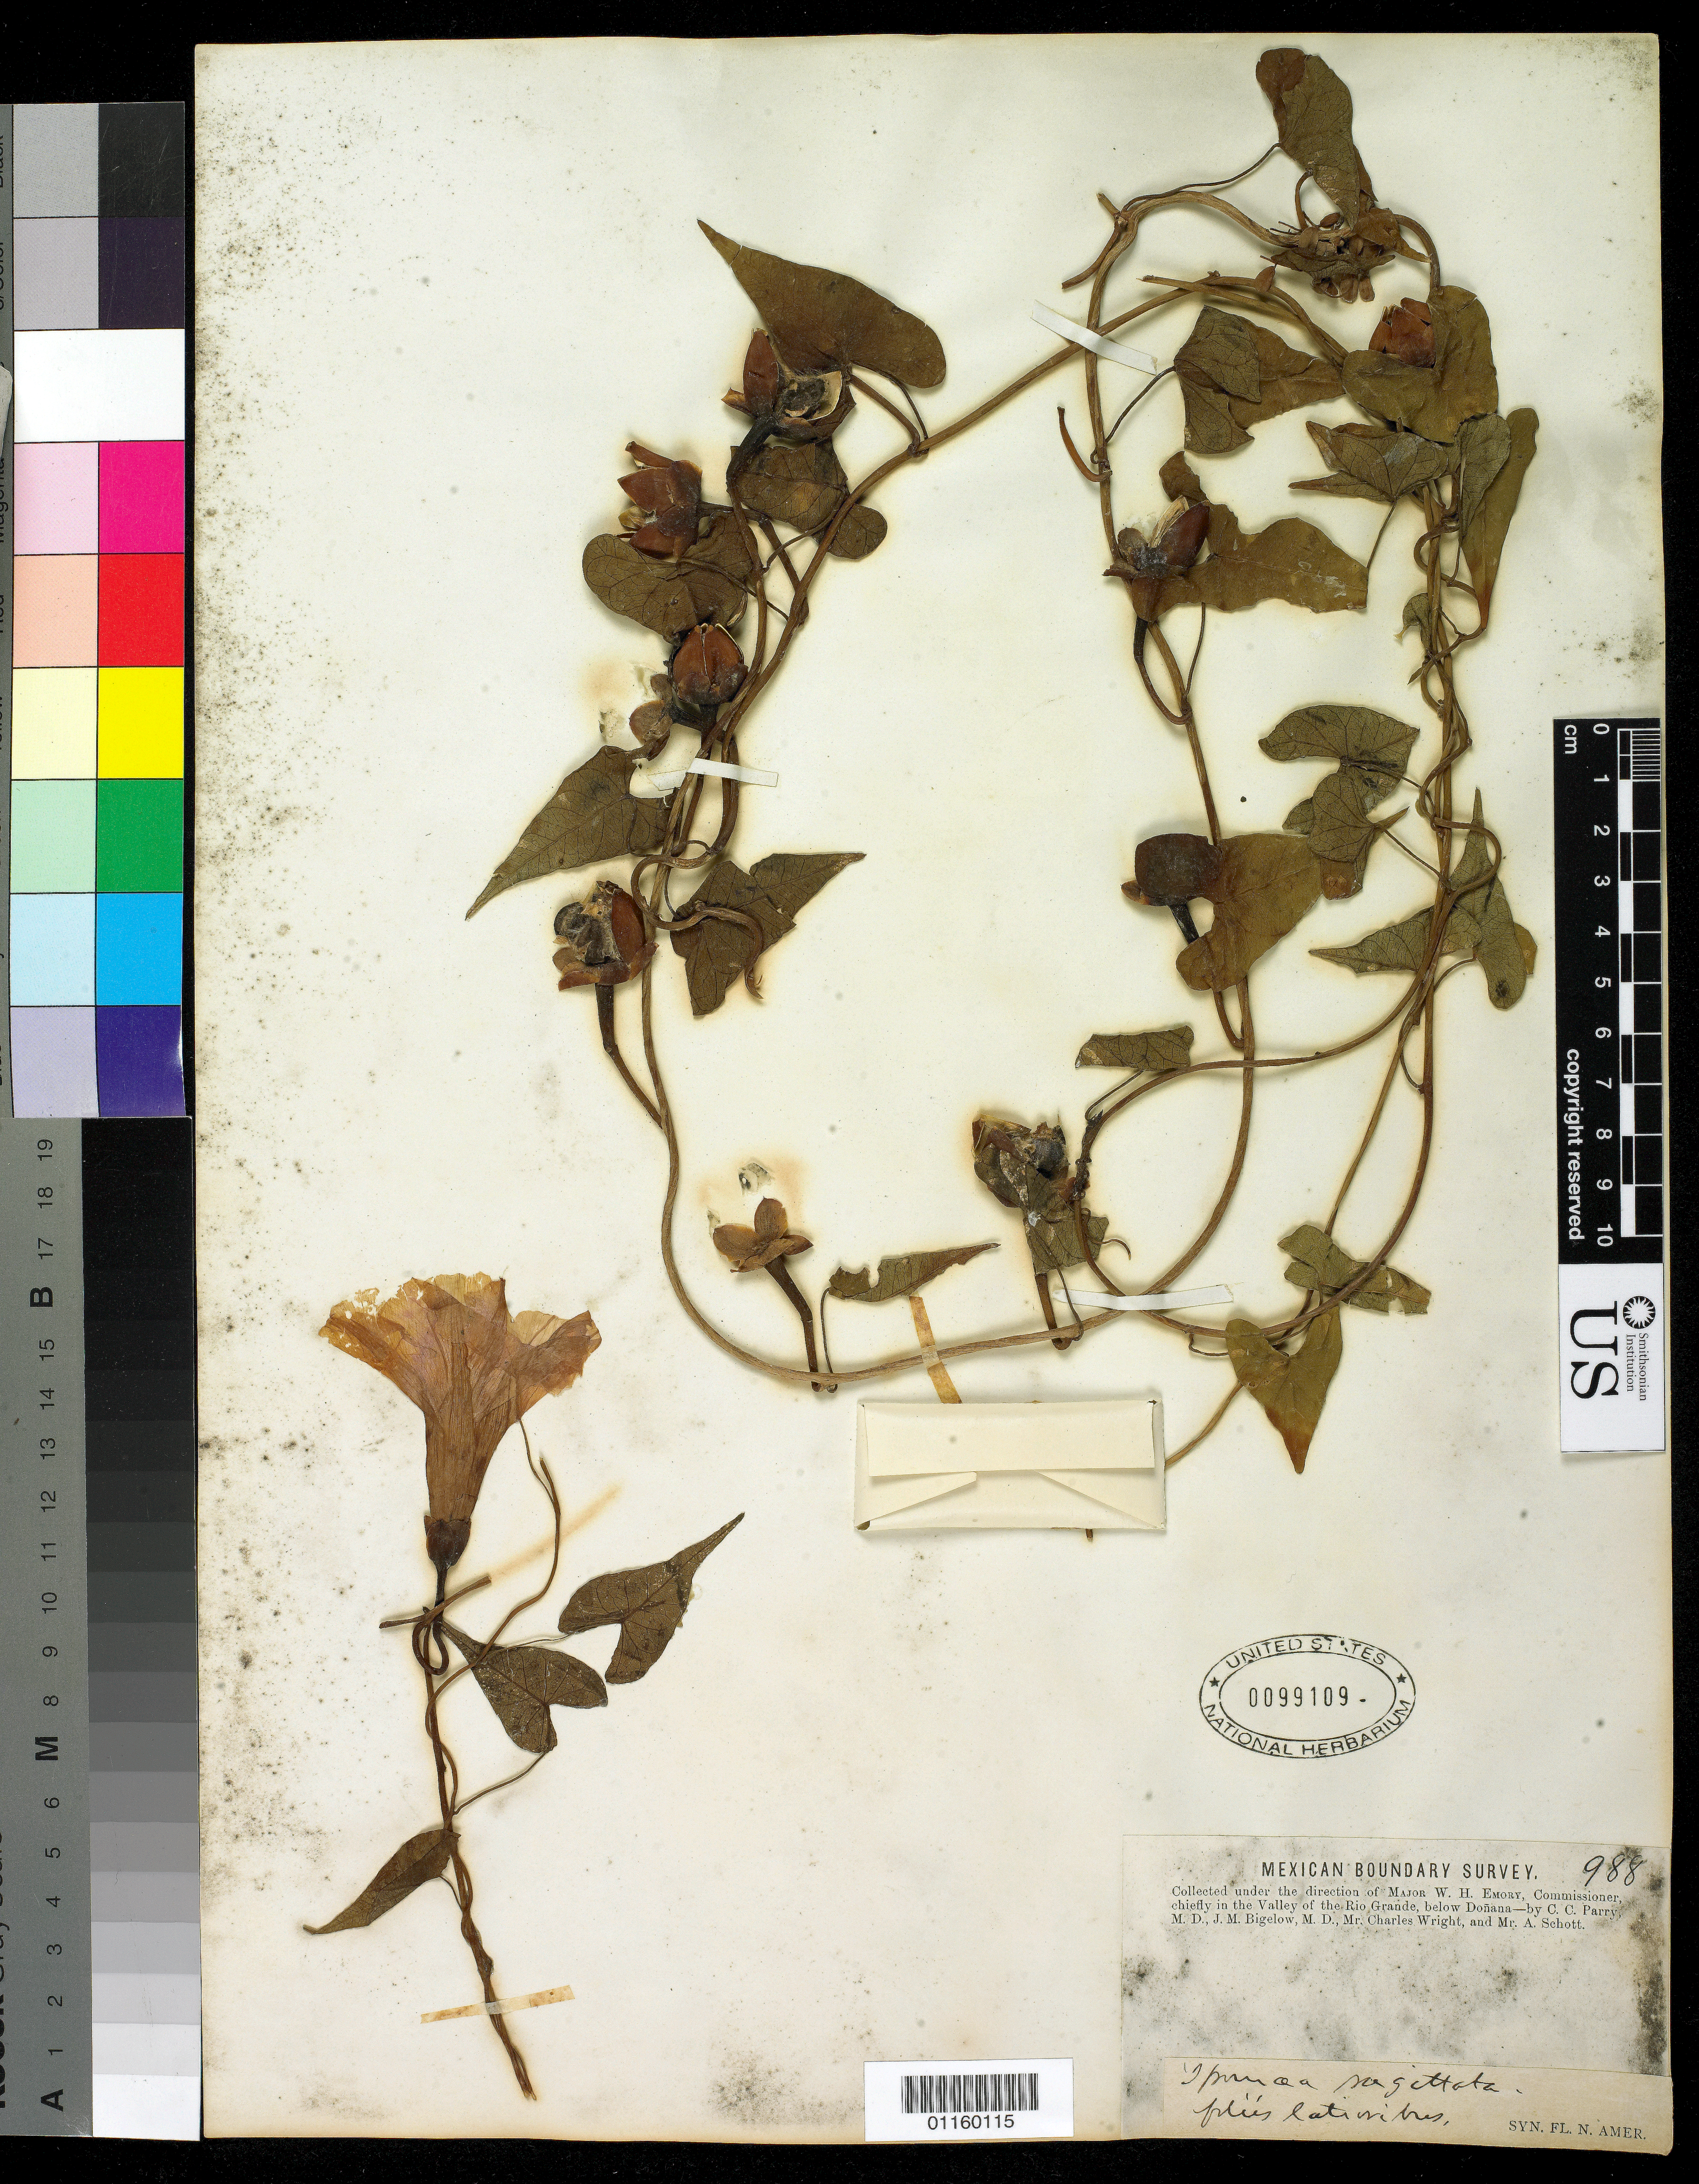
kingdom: Plantae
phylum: Tracheophyta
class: Magnoliopsida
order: Solanales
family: Convolvulaceae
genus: Ipomoea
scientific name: Ipomoea sagittata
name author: Poir.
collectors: C. C. Parry, C. Wright, J. M. Bigelow & A. Schott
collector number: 988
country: United States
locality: in the Valley of the Rio Grande, below Donana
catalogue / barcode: US 99109